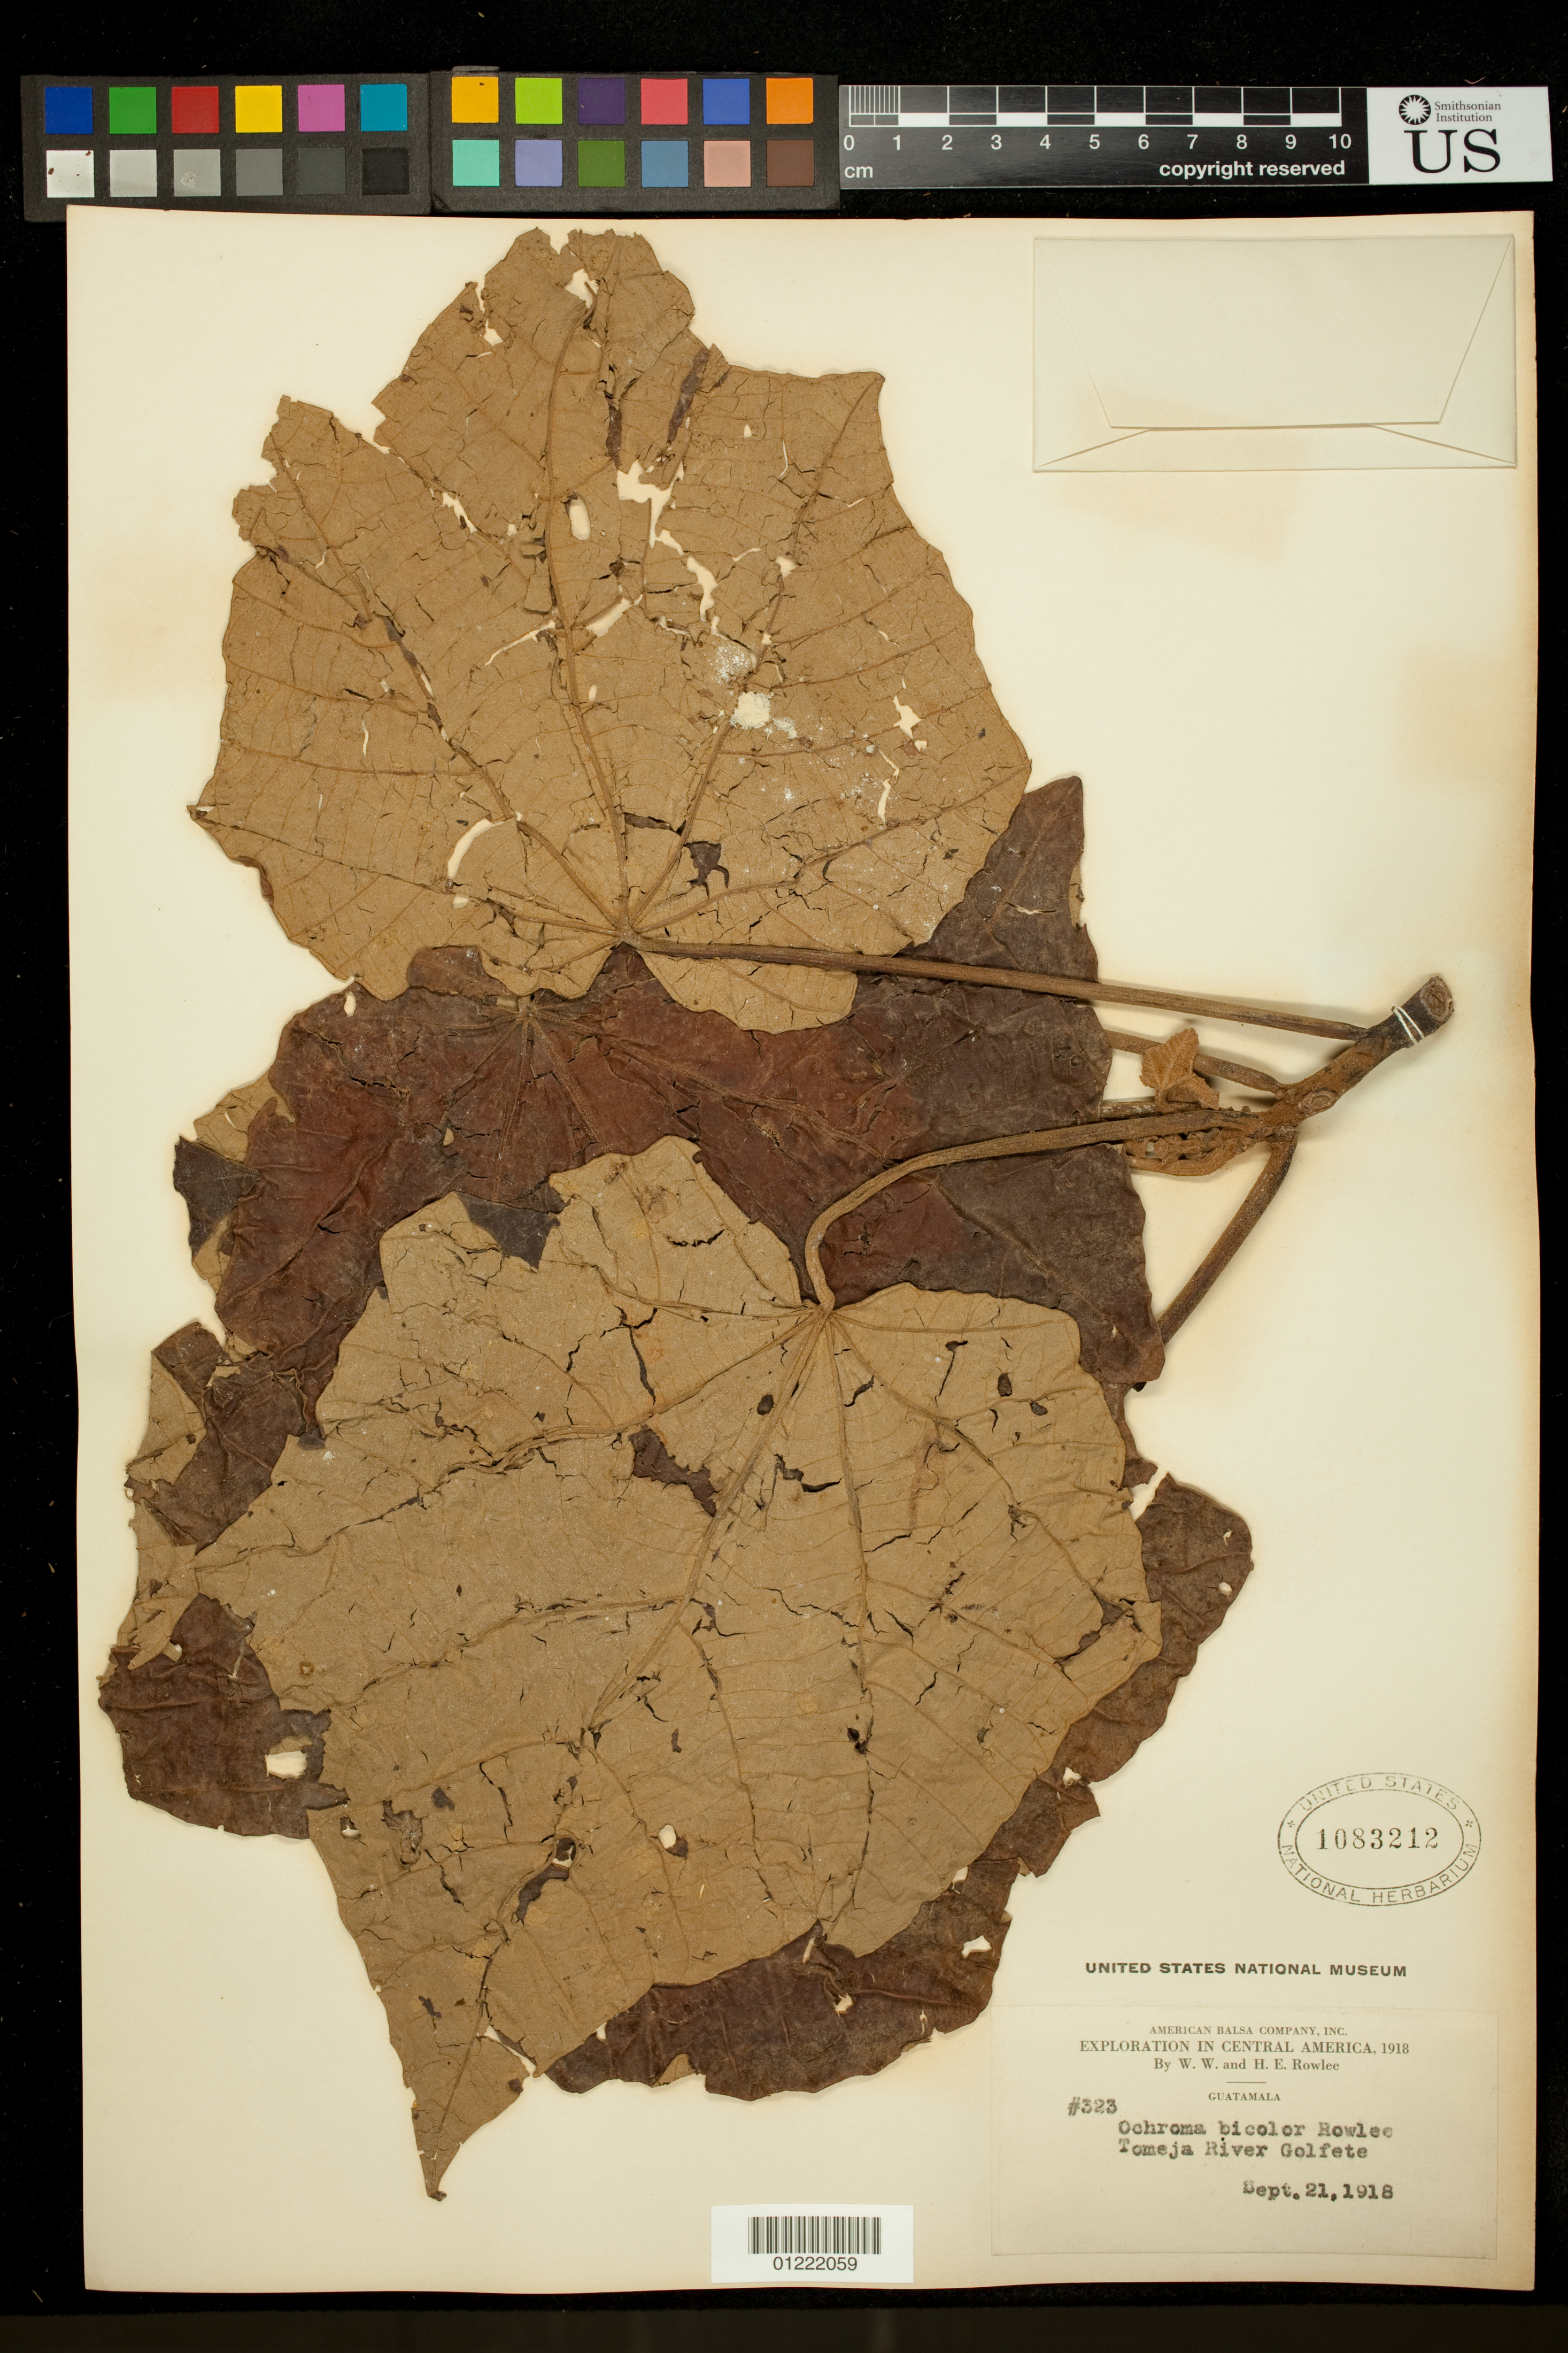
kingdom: Plantae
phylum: Tracheophyta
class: Magnoliopsida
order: Malvales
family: Malvaceae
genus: Ochroma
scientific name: Ochroma pyramidale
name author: (Cav. ex Lam.) Urb.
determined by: Dorr, L. J., (BOT), Smithsonian Institution - National Museum of Natural History (UNITED STATES)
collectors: W. W. Rowlee & H. E. Rowlee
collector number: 323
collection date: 1918-09-21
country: Guatemala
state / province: Izabal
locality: Tomeja River, Golfete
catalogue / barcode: US 1083212